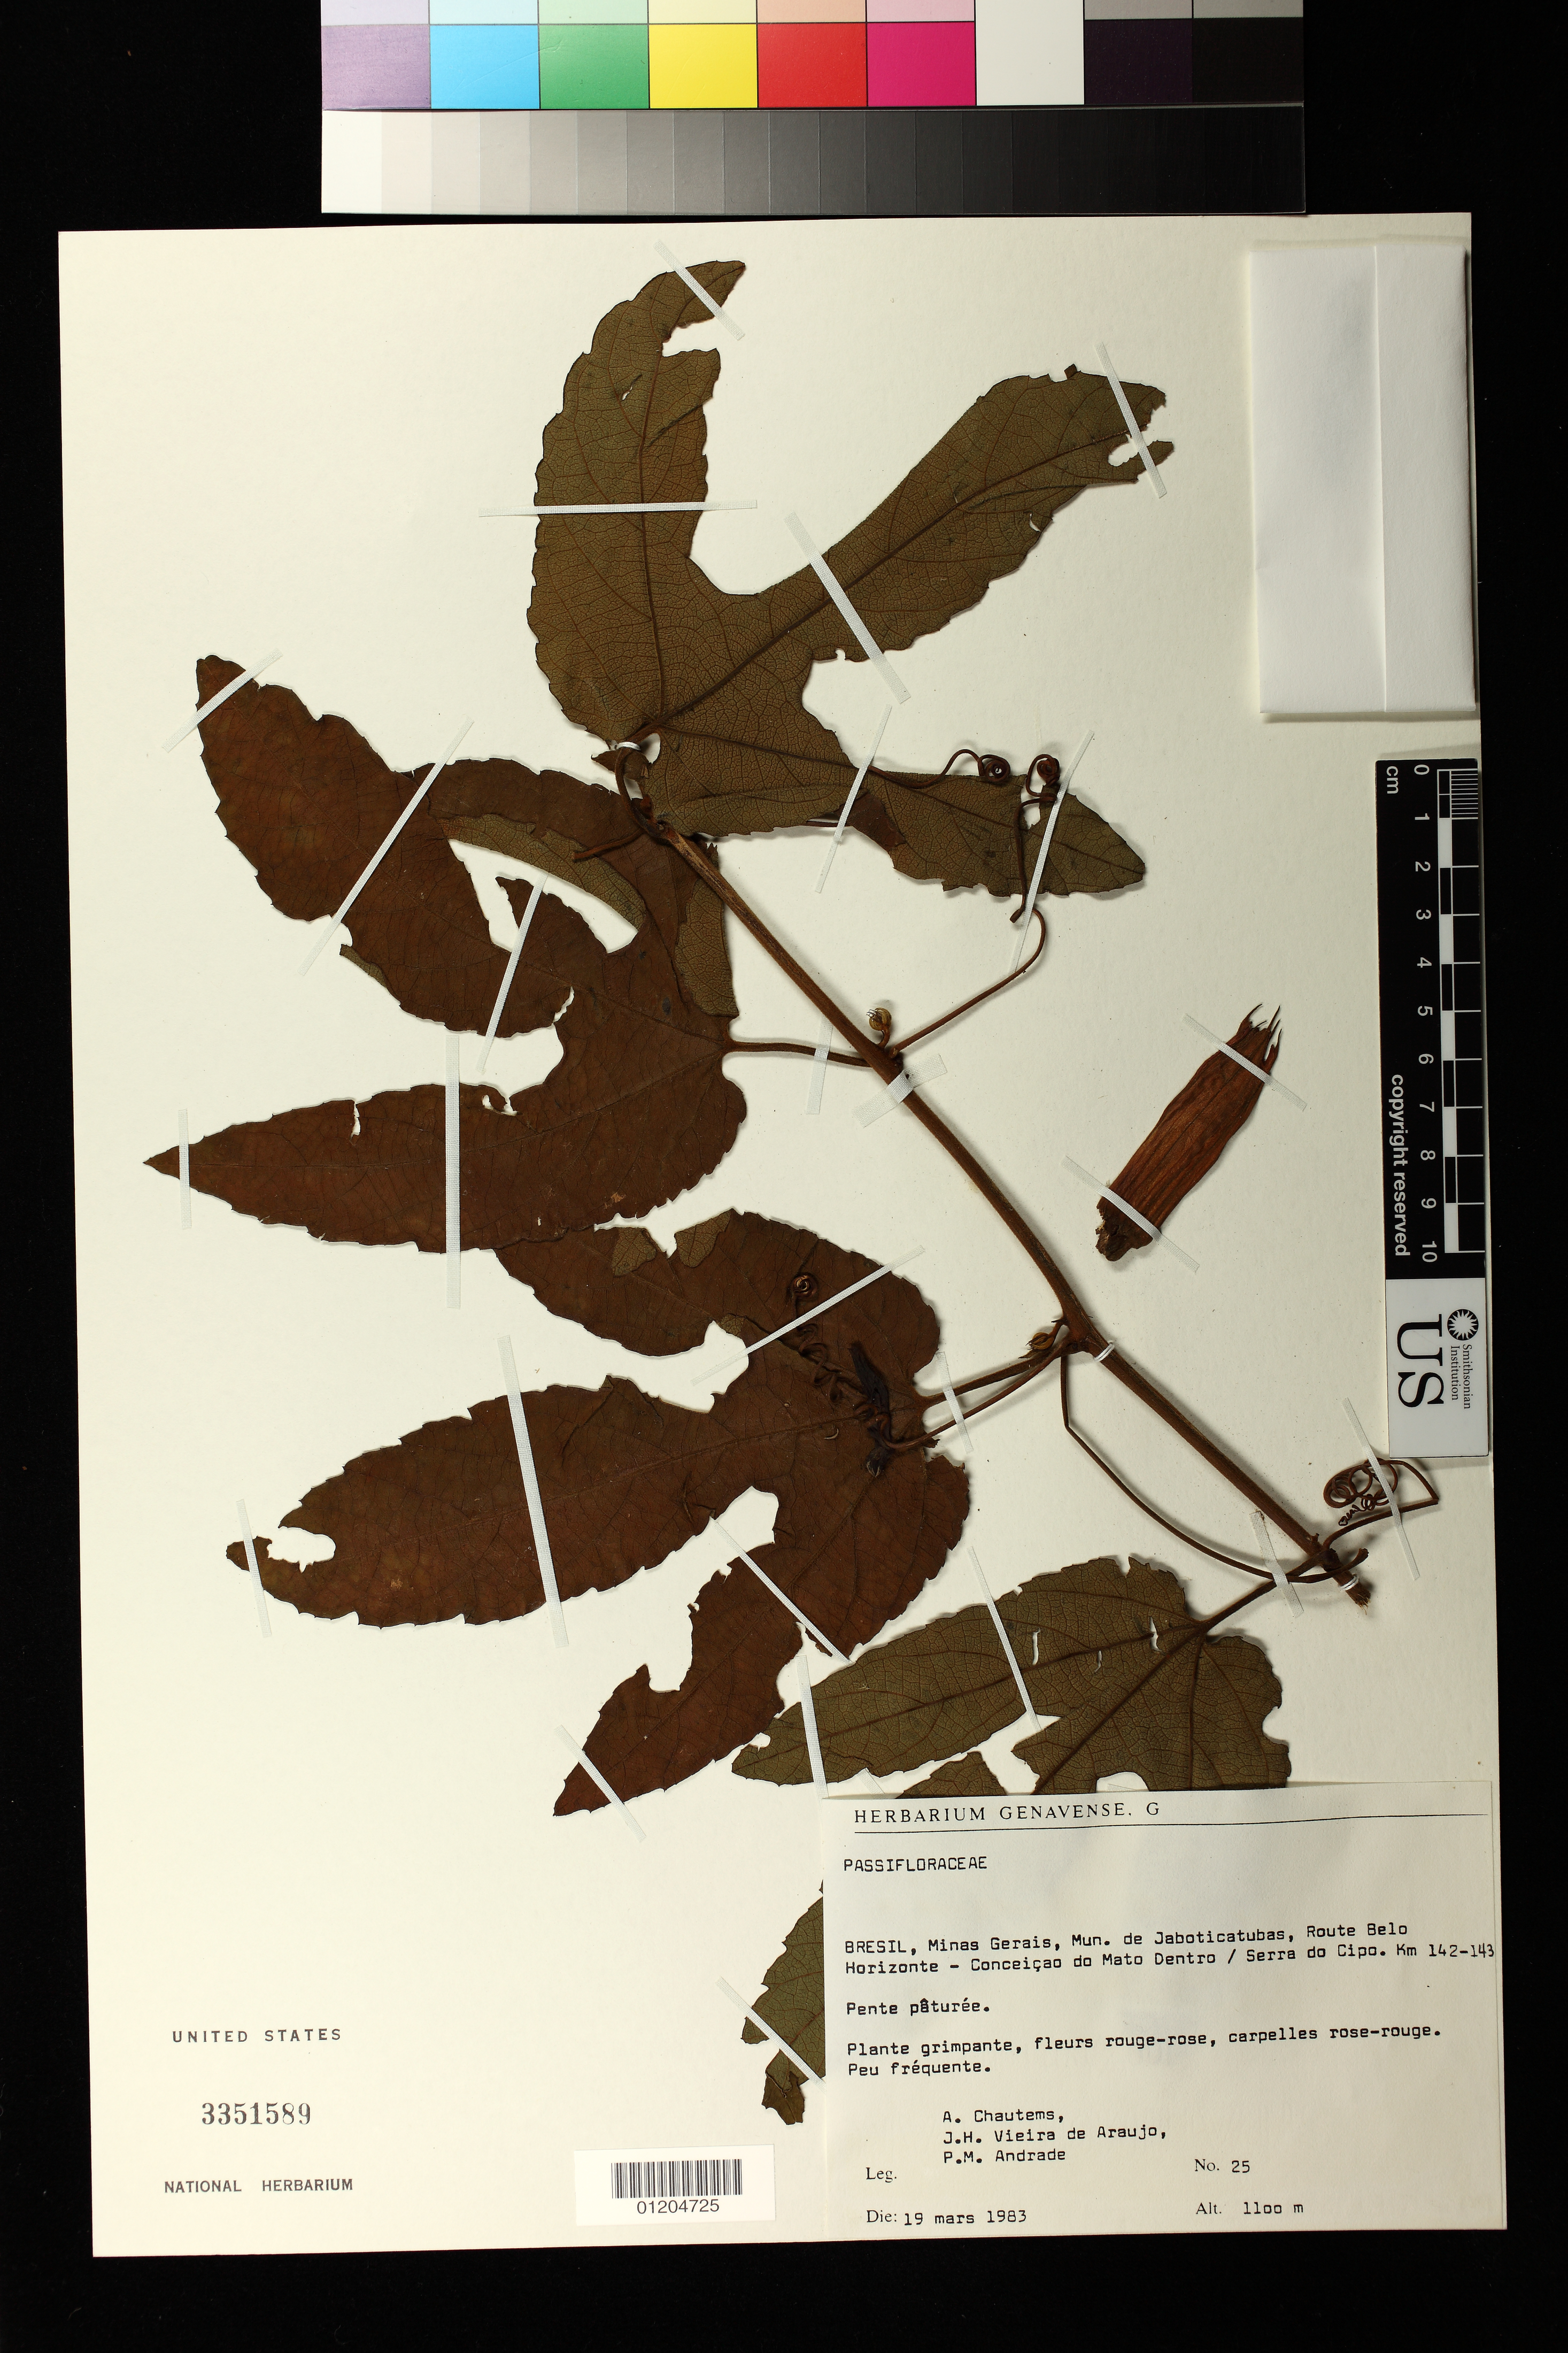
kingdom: Plantae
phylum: Tracheophyta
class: Magnoliopsida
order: Malpighiales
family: Passifloraceae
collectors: A. P. Chautems, J. Vieira de Araujo & P. M. Andrade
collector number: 25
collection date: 1983-03-19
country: Brazil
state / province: Minas Gerais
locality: Mun. de Jaboticatubas, Route Belo Horizonte - Conceicao do Mato Dentro / Serra do Cipo. Km 142-143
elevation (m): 1100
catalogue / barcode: US 3351589